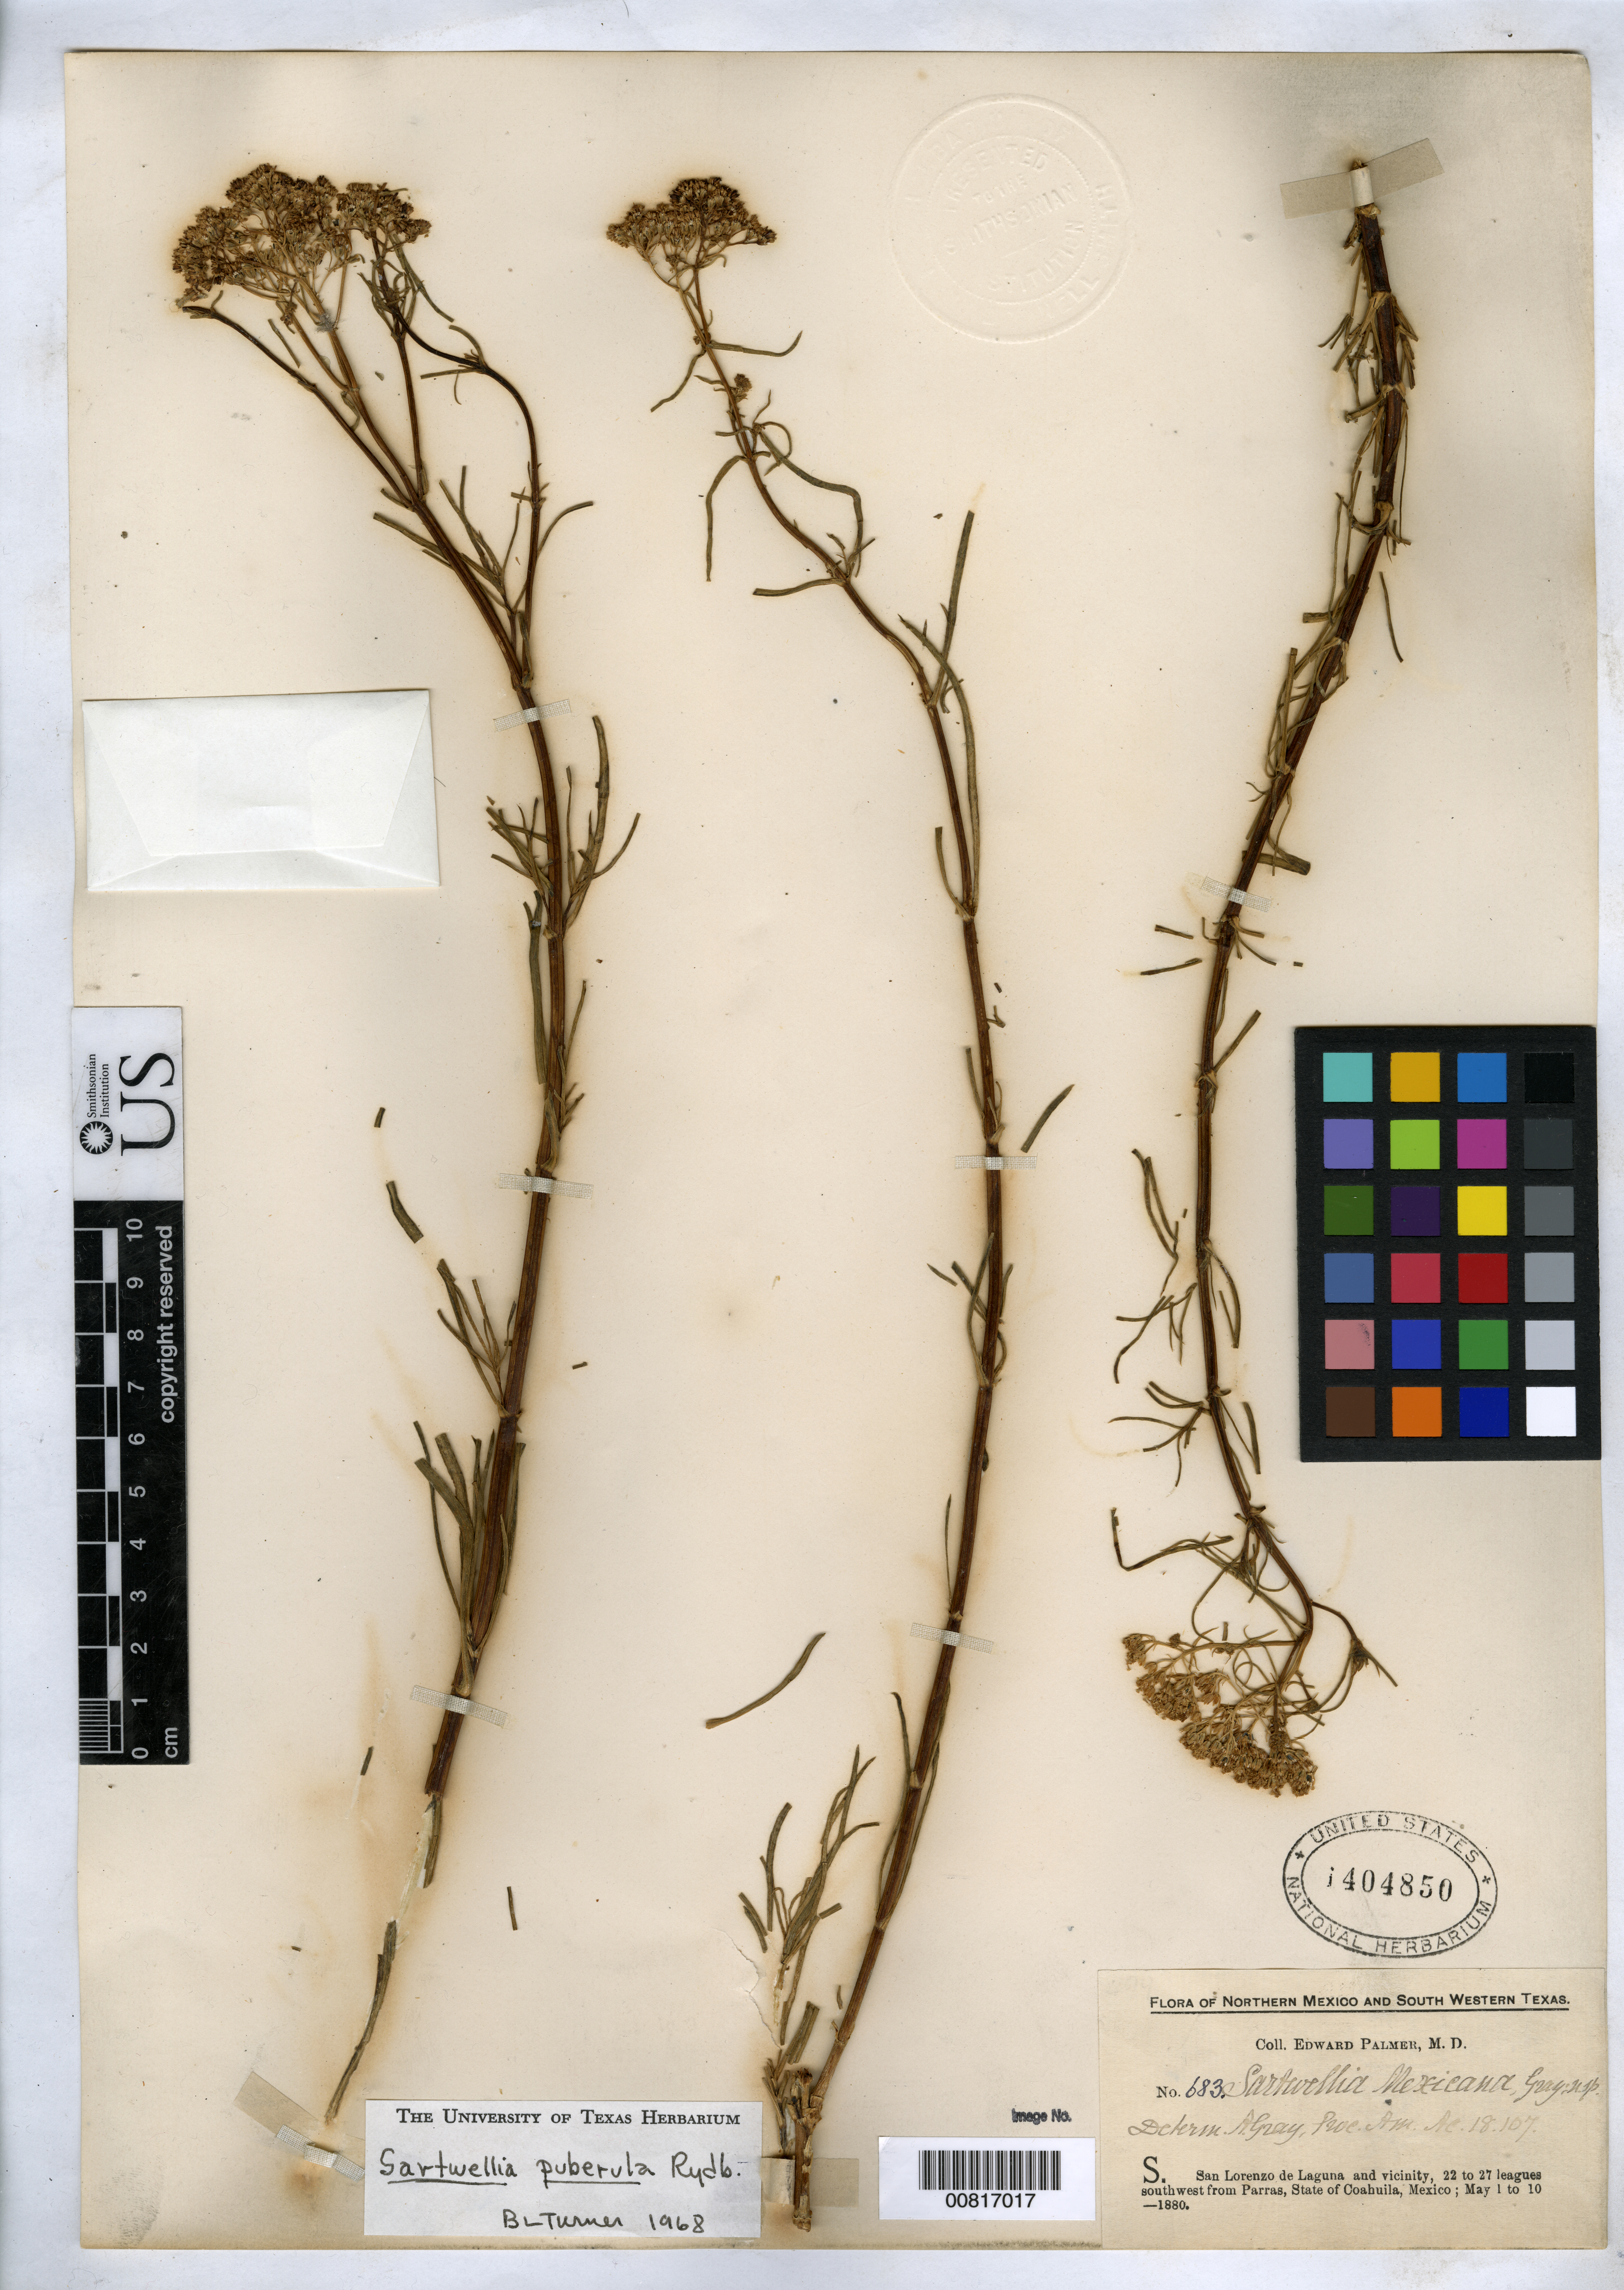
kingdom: Plantae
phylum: Tracheophyta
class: Magnoliopsida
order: Asterales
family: Asteraceae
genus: Sartwellia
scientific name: Sartwellia mexicana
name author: A. Gray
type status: Isosyntype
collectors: E. Palmer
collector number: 683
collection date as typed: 01 May 1880 to 10 May 1880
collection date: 1880-05-01/1880-05-10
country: Mexico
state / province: Coahuila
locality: San Lorenza de Laguna.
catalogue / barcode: US 1404850